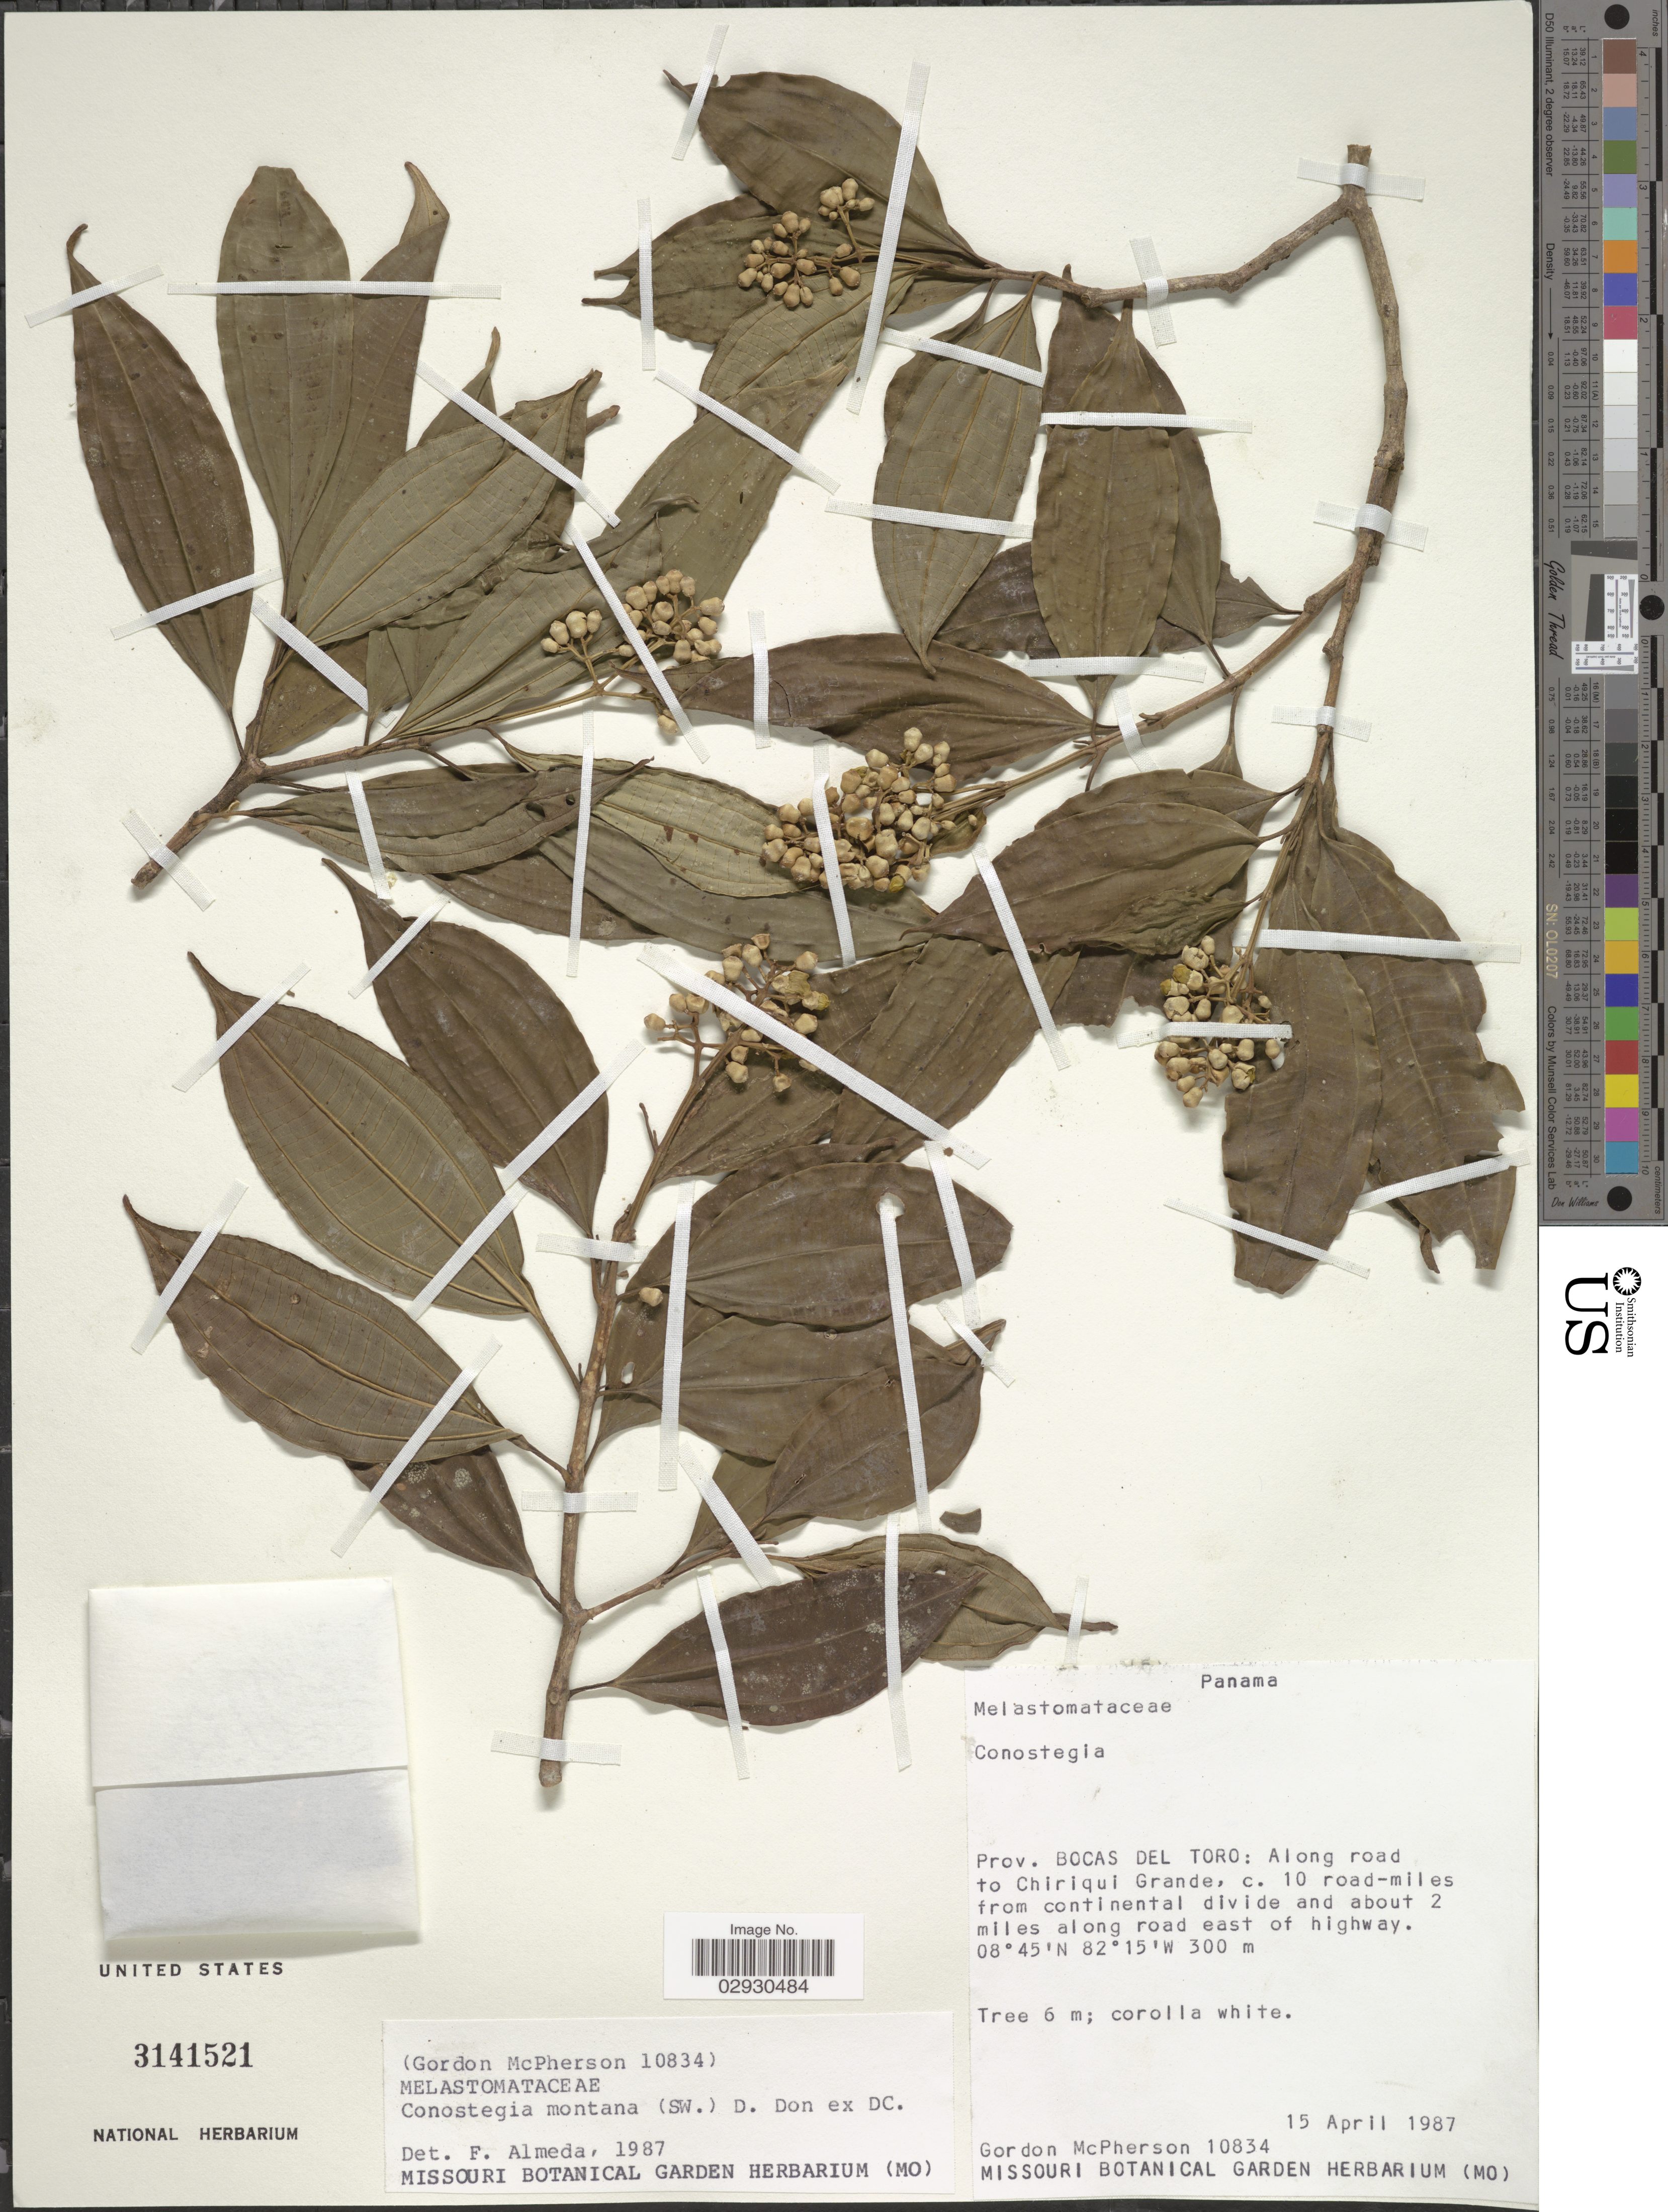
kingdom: Plantae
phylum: Tracheophyta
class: Magnoliopsida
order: Myrtales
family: Melastomataceae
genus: Conostegia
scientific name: Conostegia montana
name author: (Sw.) D. Don ex DC.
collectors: G. D. McPherson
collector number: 10834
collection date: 1987-04-15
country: Panama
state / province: Bocas del Toro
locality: Along road to Chiriqui Grande, c. 10 road-miles from continental divide and about 2 miles along road east of highway.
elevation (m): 300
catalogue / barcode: US 3141521